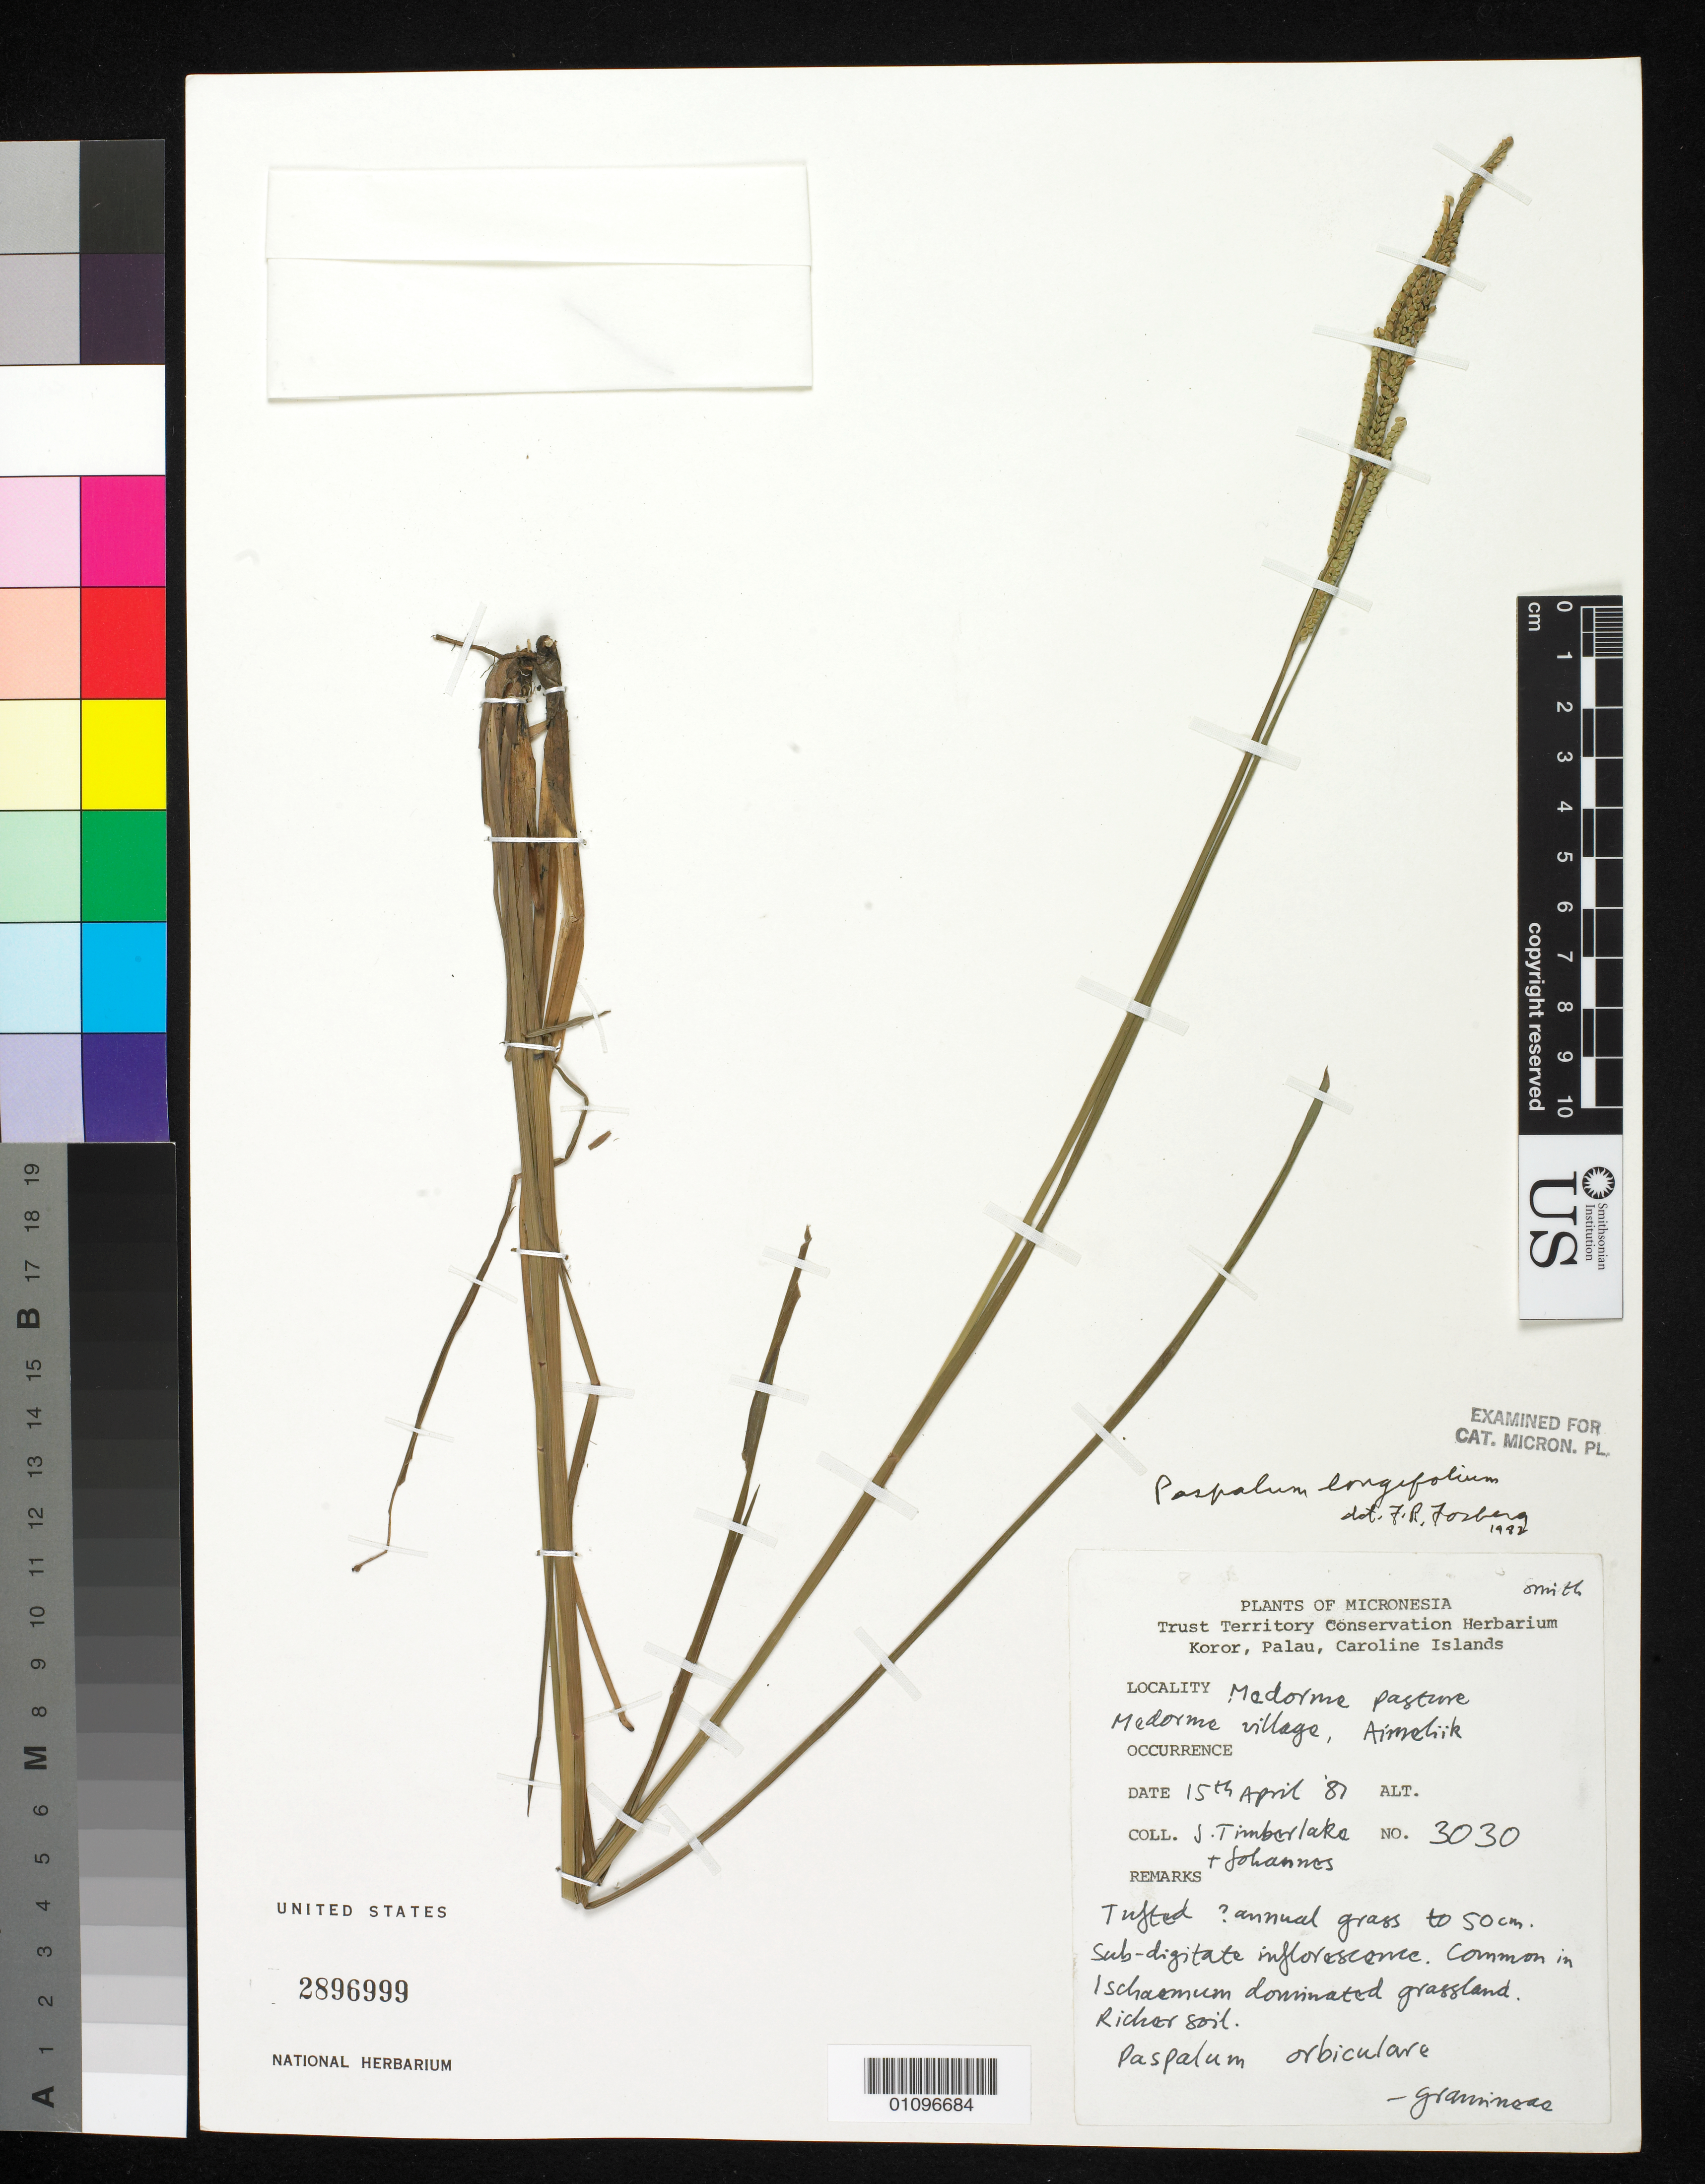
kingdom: Plantae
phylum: Tracheophyta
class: Liliopsida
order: Poales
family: Poaceae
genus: Paspalum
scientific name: Paspalum longifolium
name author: Roxb.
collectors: J. Timberlake & T. Johannes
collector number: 3030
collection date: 1987-04-15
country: Palau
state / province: Aimeliik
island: Babeldaob [Babelthuap]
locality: Madorme pasture Madorme Village, Aimetiik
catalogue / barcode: US 2896999